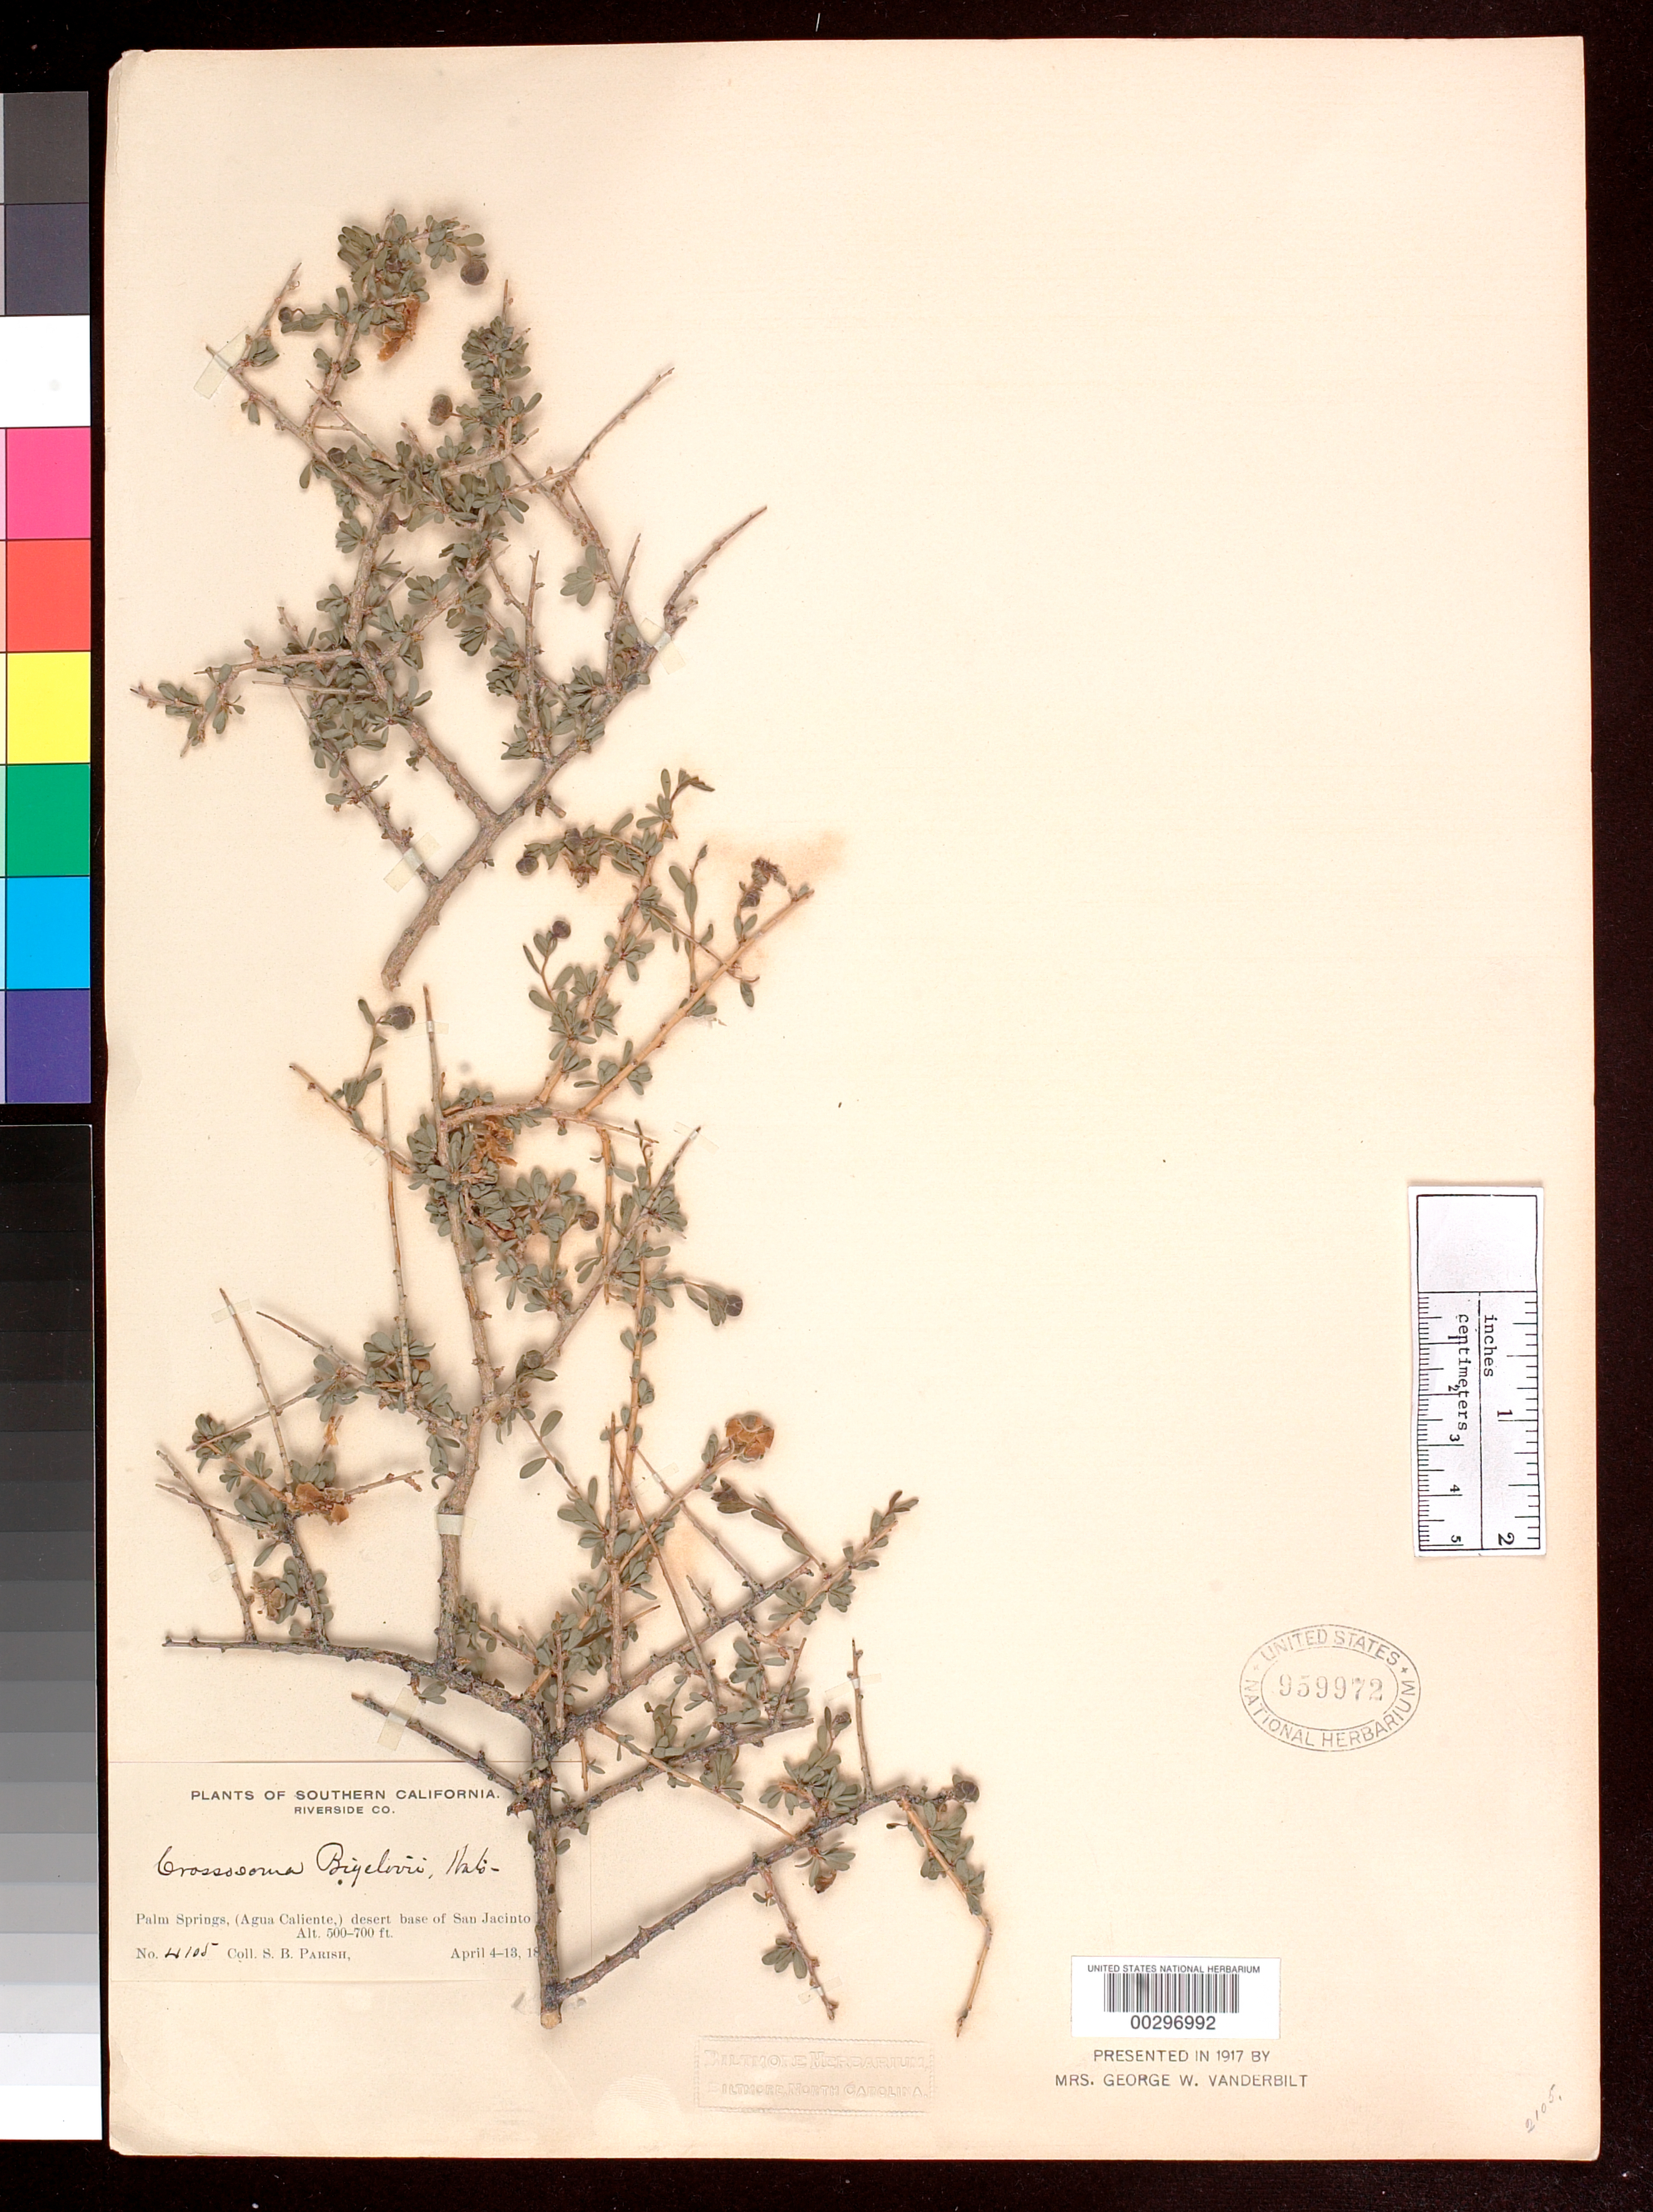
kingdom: Plantae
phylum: Tracheophyta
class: Magnoliopsida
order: Crossosomatales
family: Crossosomataceae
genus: Crossosoma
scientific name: Crossosoma bigelovii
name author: S. Watson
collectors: S. B. Parish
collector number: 4105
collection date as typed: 04 Apr 1896 to 13 Apr 1896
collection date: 1896-04-04/1896-04-13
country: United States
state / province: California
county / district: Riverside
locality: Palm Springs (Agua Caliente) desert base of San Jacinto Mts.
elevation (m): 152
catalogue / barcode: US 959972